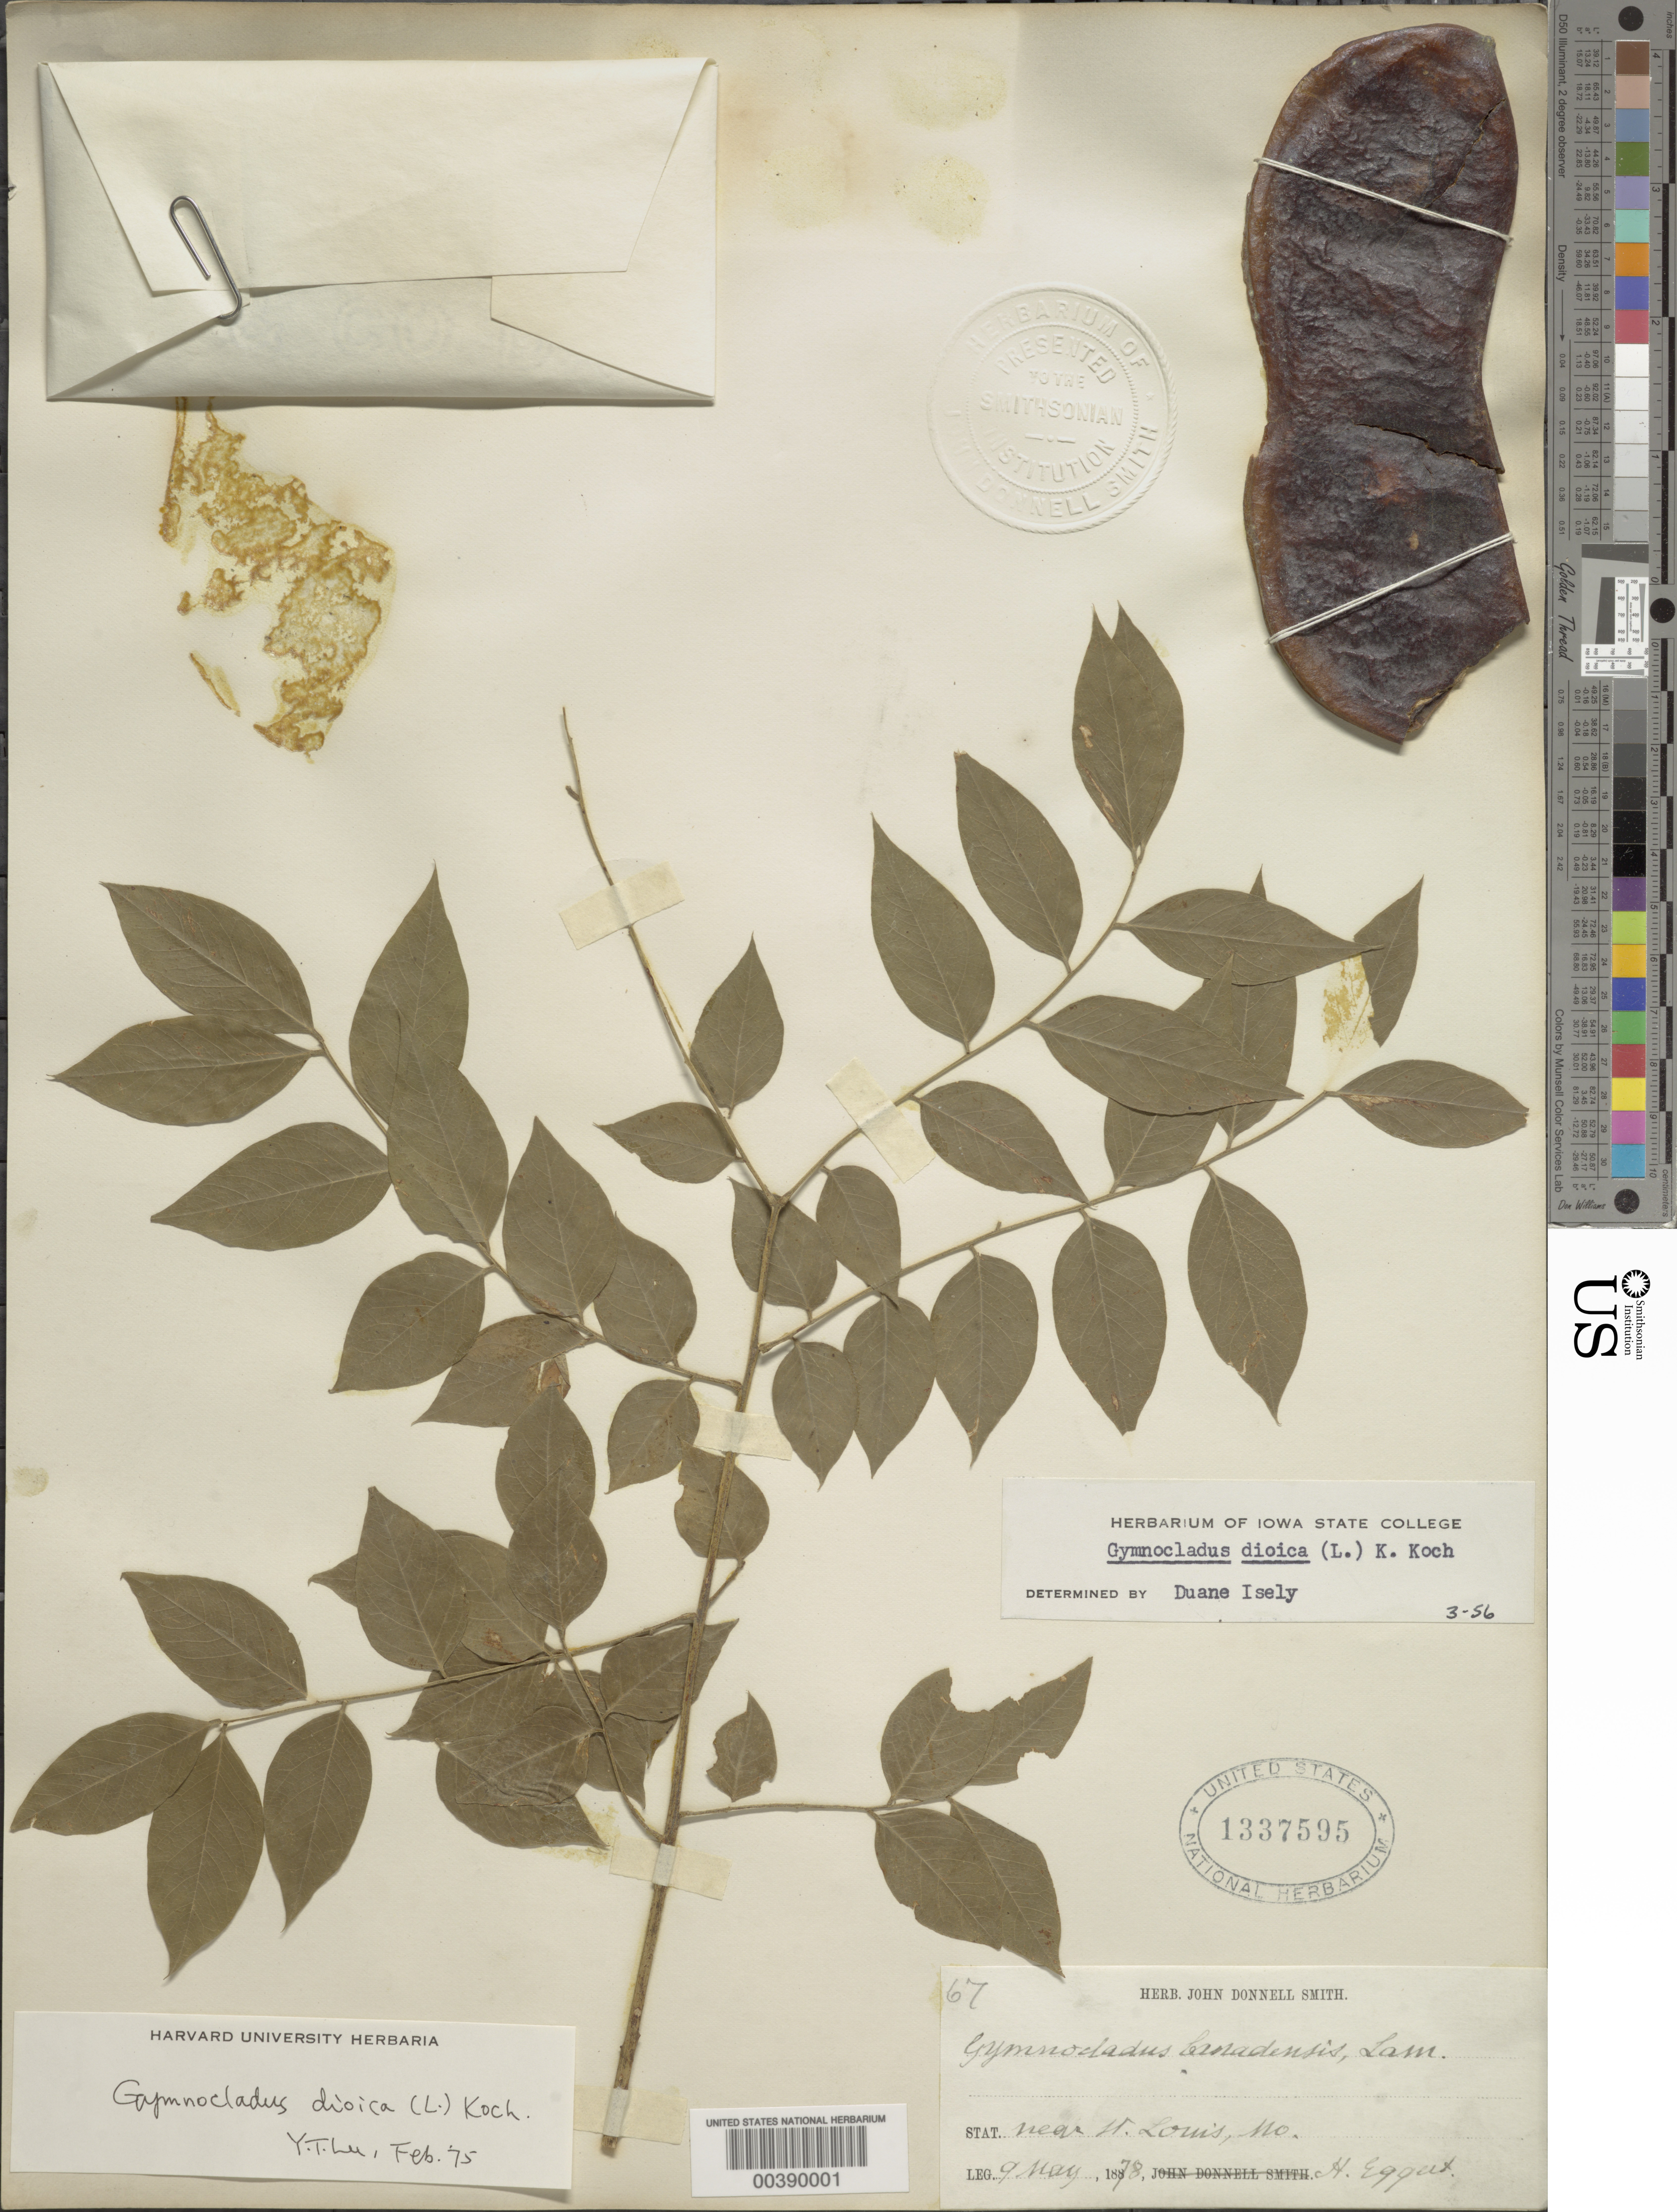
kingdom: Plantae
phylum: Tracheophyta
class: Magnoliopsida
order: Fabales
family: Fabaceae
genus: Gymnocladus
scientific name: Gymnocladus dioicus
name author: (L.) K. Koch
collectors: H. Eggert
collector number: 67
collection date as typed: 09 May 1878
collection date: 1878-05-09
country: United States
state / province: Missouri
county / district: Saint Louis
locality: Near st. louis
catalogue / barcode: US 1337595